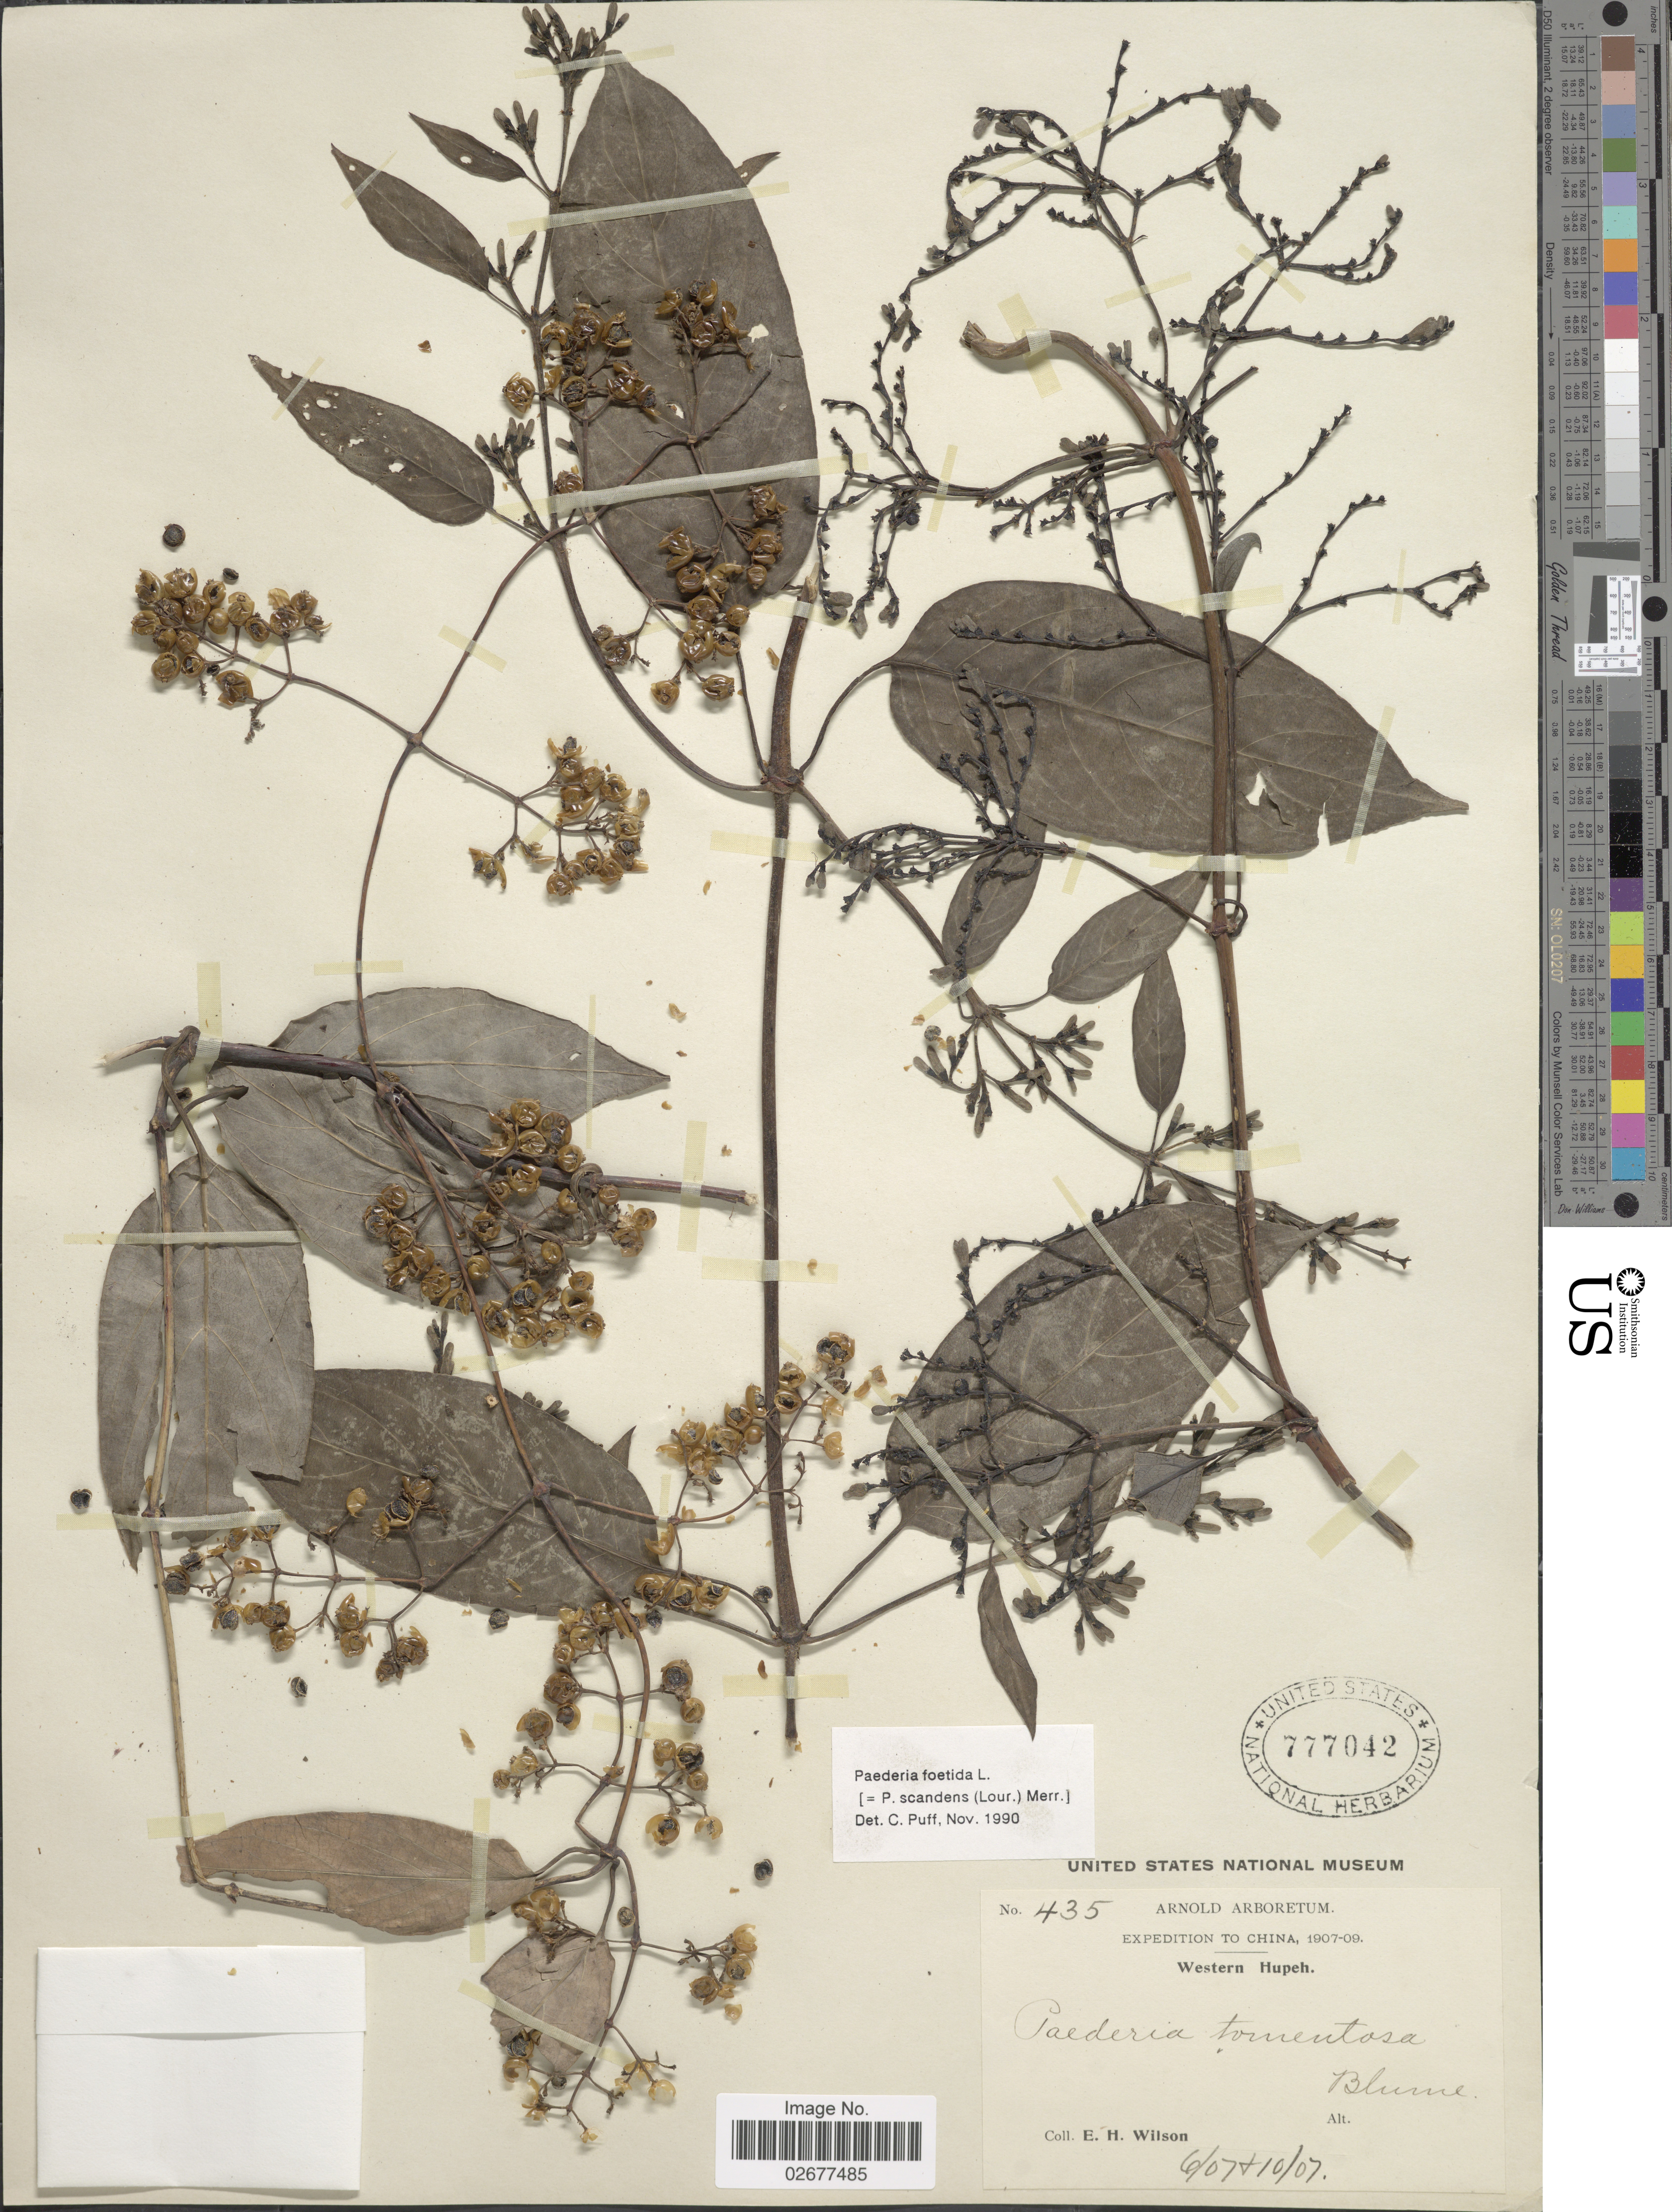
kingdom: Plantae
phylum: Tracheophyta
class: Magnoliopsida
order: Gentianales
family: Rubiaceae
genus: Paederia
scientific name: Paederia foetida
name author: L.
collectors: E. Wilson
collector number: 435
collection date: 1907-06/1907-10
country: China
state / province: Hubei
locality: Western Hupeh.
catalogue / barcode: US 777042